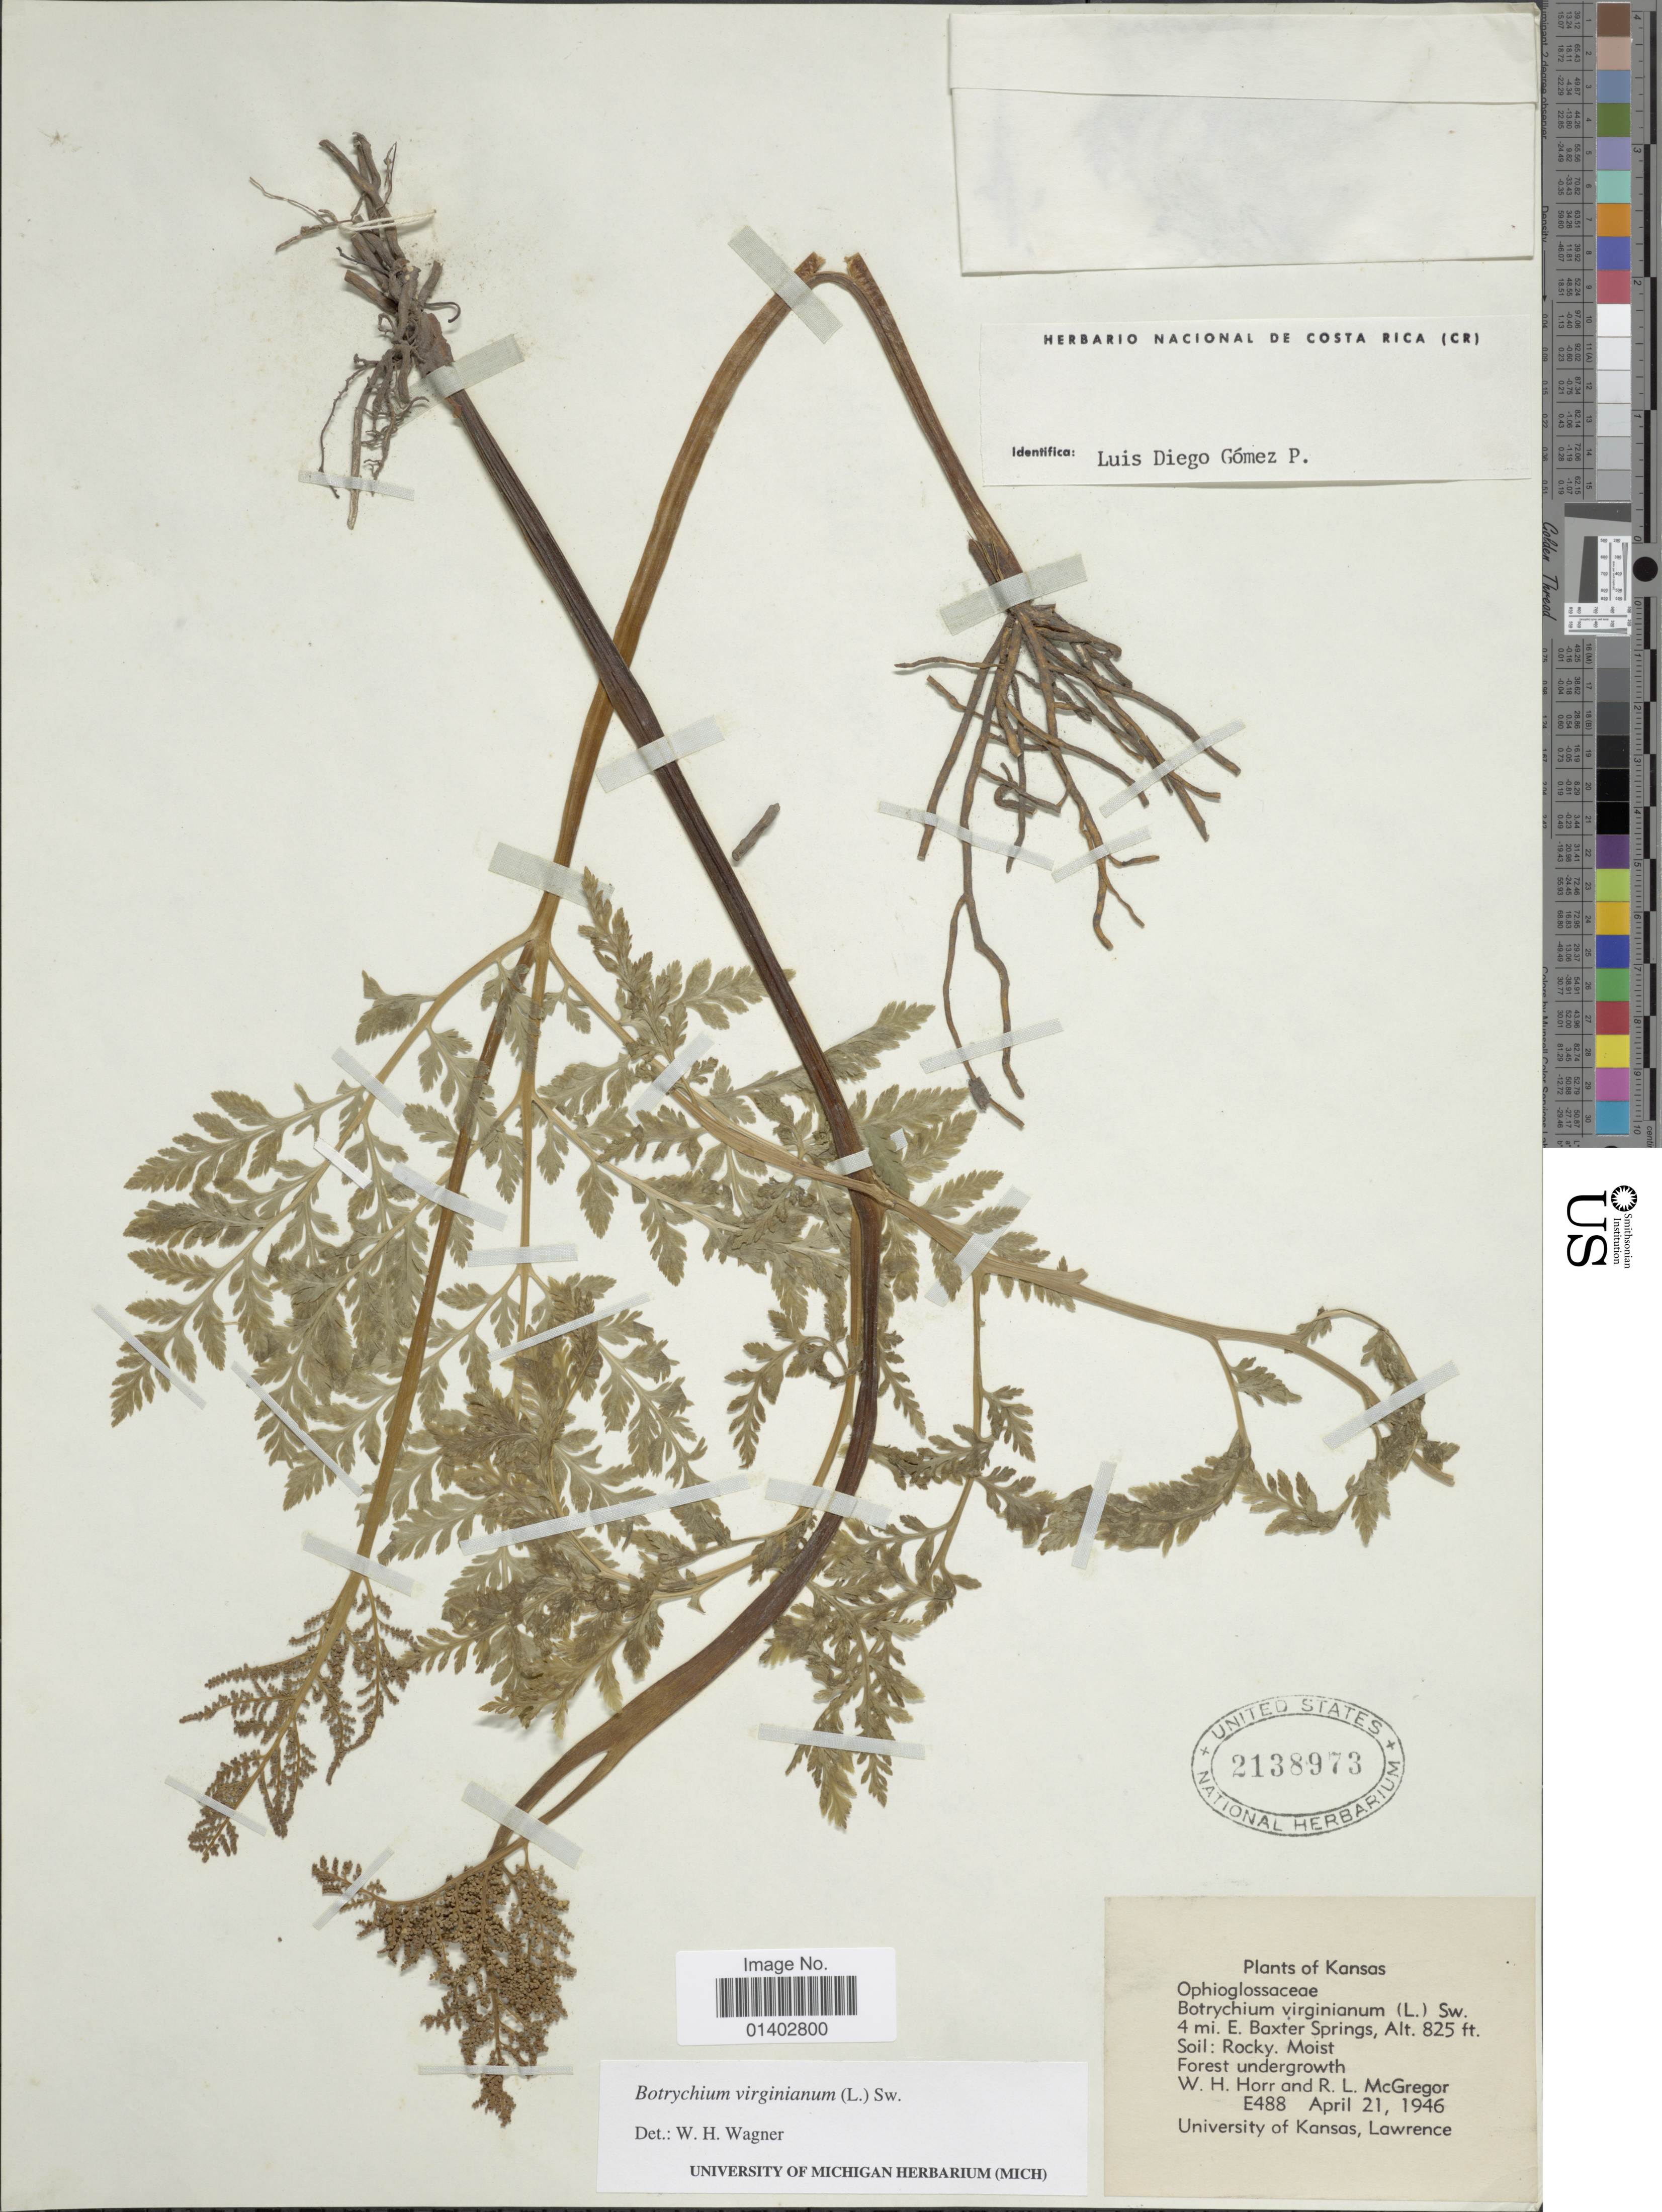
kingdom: Plantae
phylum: Tracheophyta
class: Polypodiopsida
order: Ophioglossales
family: Ophioglossaceae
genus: Botrychium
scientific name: Botrychium virginianum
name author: (L.) Sw.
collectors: W. H. Horr & R. McGregor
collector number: E488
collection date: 1946-04-21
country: United States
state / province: Kansas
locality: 4 mi. E. baxter Springs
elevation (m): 251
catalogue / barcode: US 2138973